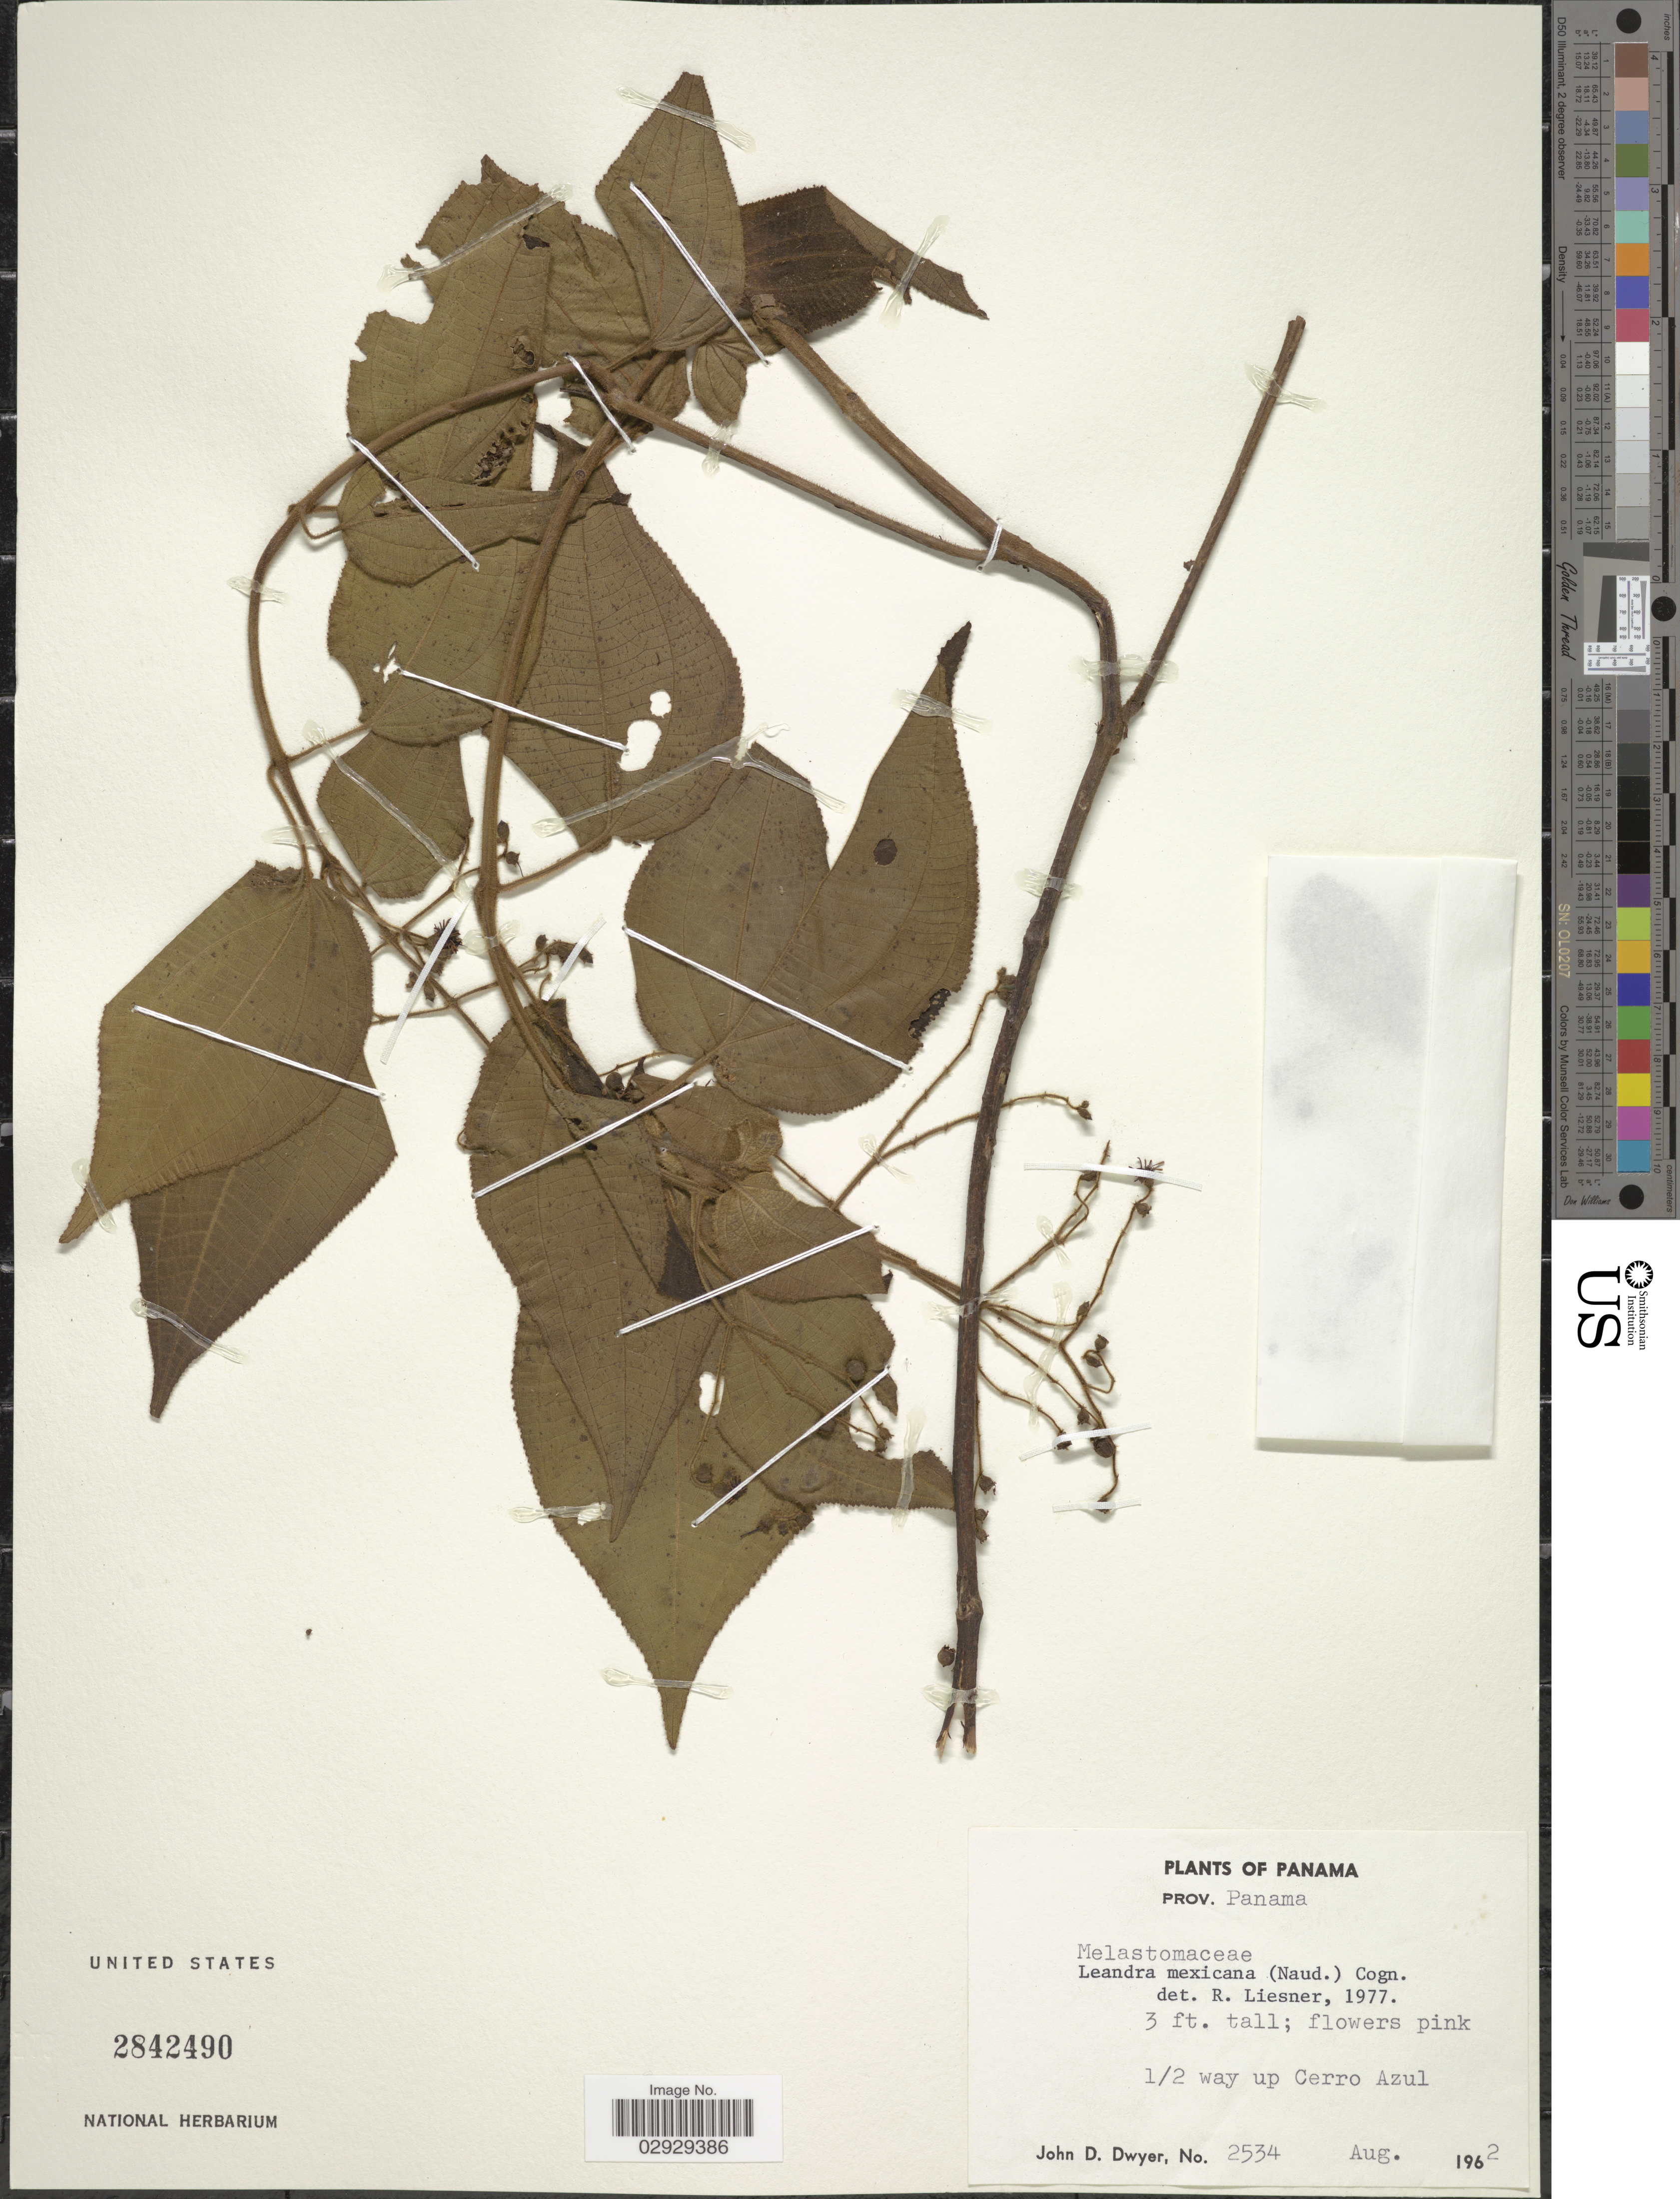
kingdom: Plantae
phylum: Tracheophyta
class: Magnoliopsida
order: Myrtales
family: Melastomataceae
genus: Leandra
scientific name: Leandra mexicana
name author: (Naudin) Cogn.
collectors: J. D. Dwyer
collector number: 2534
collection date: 1962-08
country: Panama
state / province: Panamá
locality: ½ way up Cerro Azul.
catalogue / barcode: US 2842490